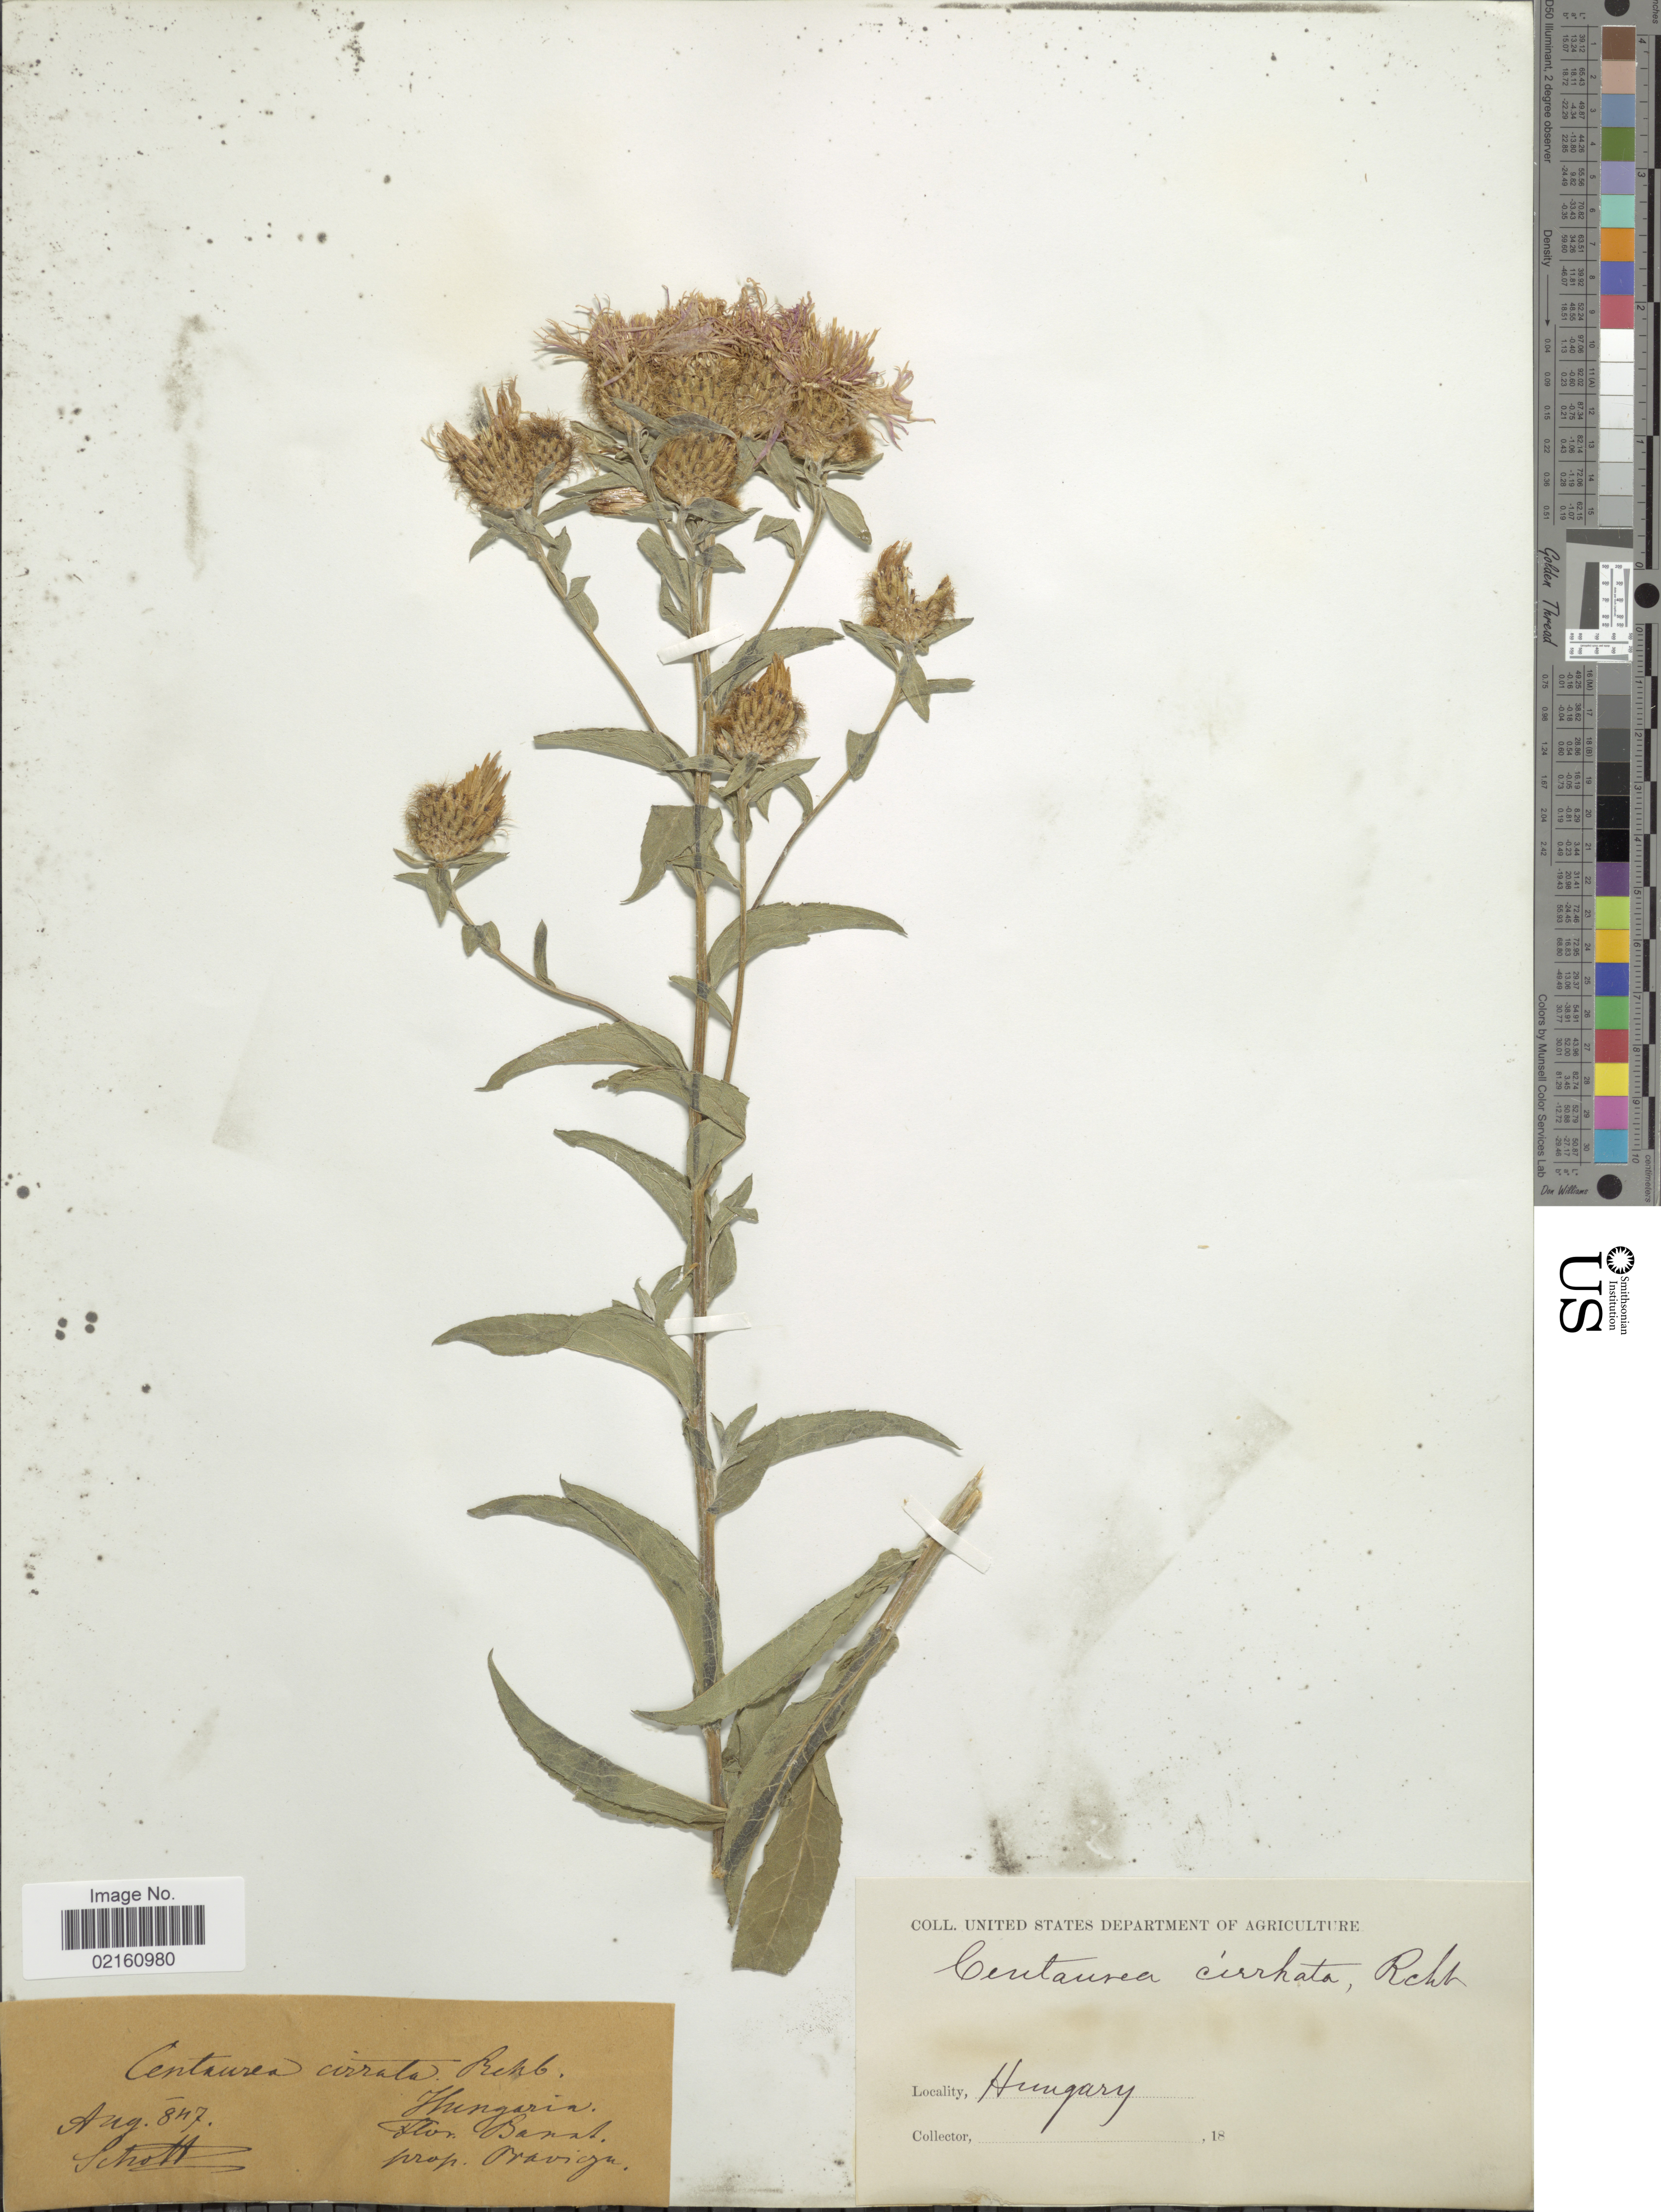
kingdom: Plantae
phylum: Tracheophyta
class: Magnoliopsida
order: Asterales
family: Asteraceae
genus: Centaurea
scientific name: Centaurea nervosa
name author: Willd.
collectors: Schott, --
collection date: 1847-08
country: Romania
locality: Flor. Banat, prop. Oravicza